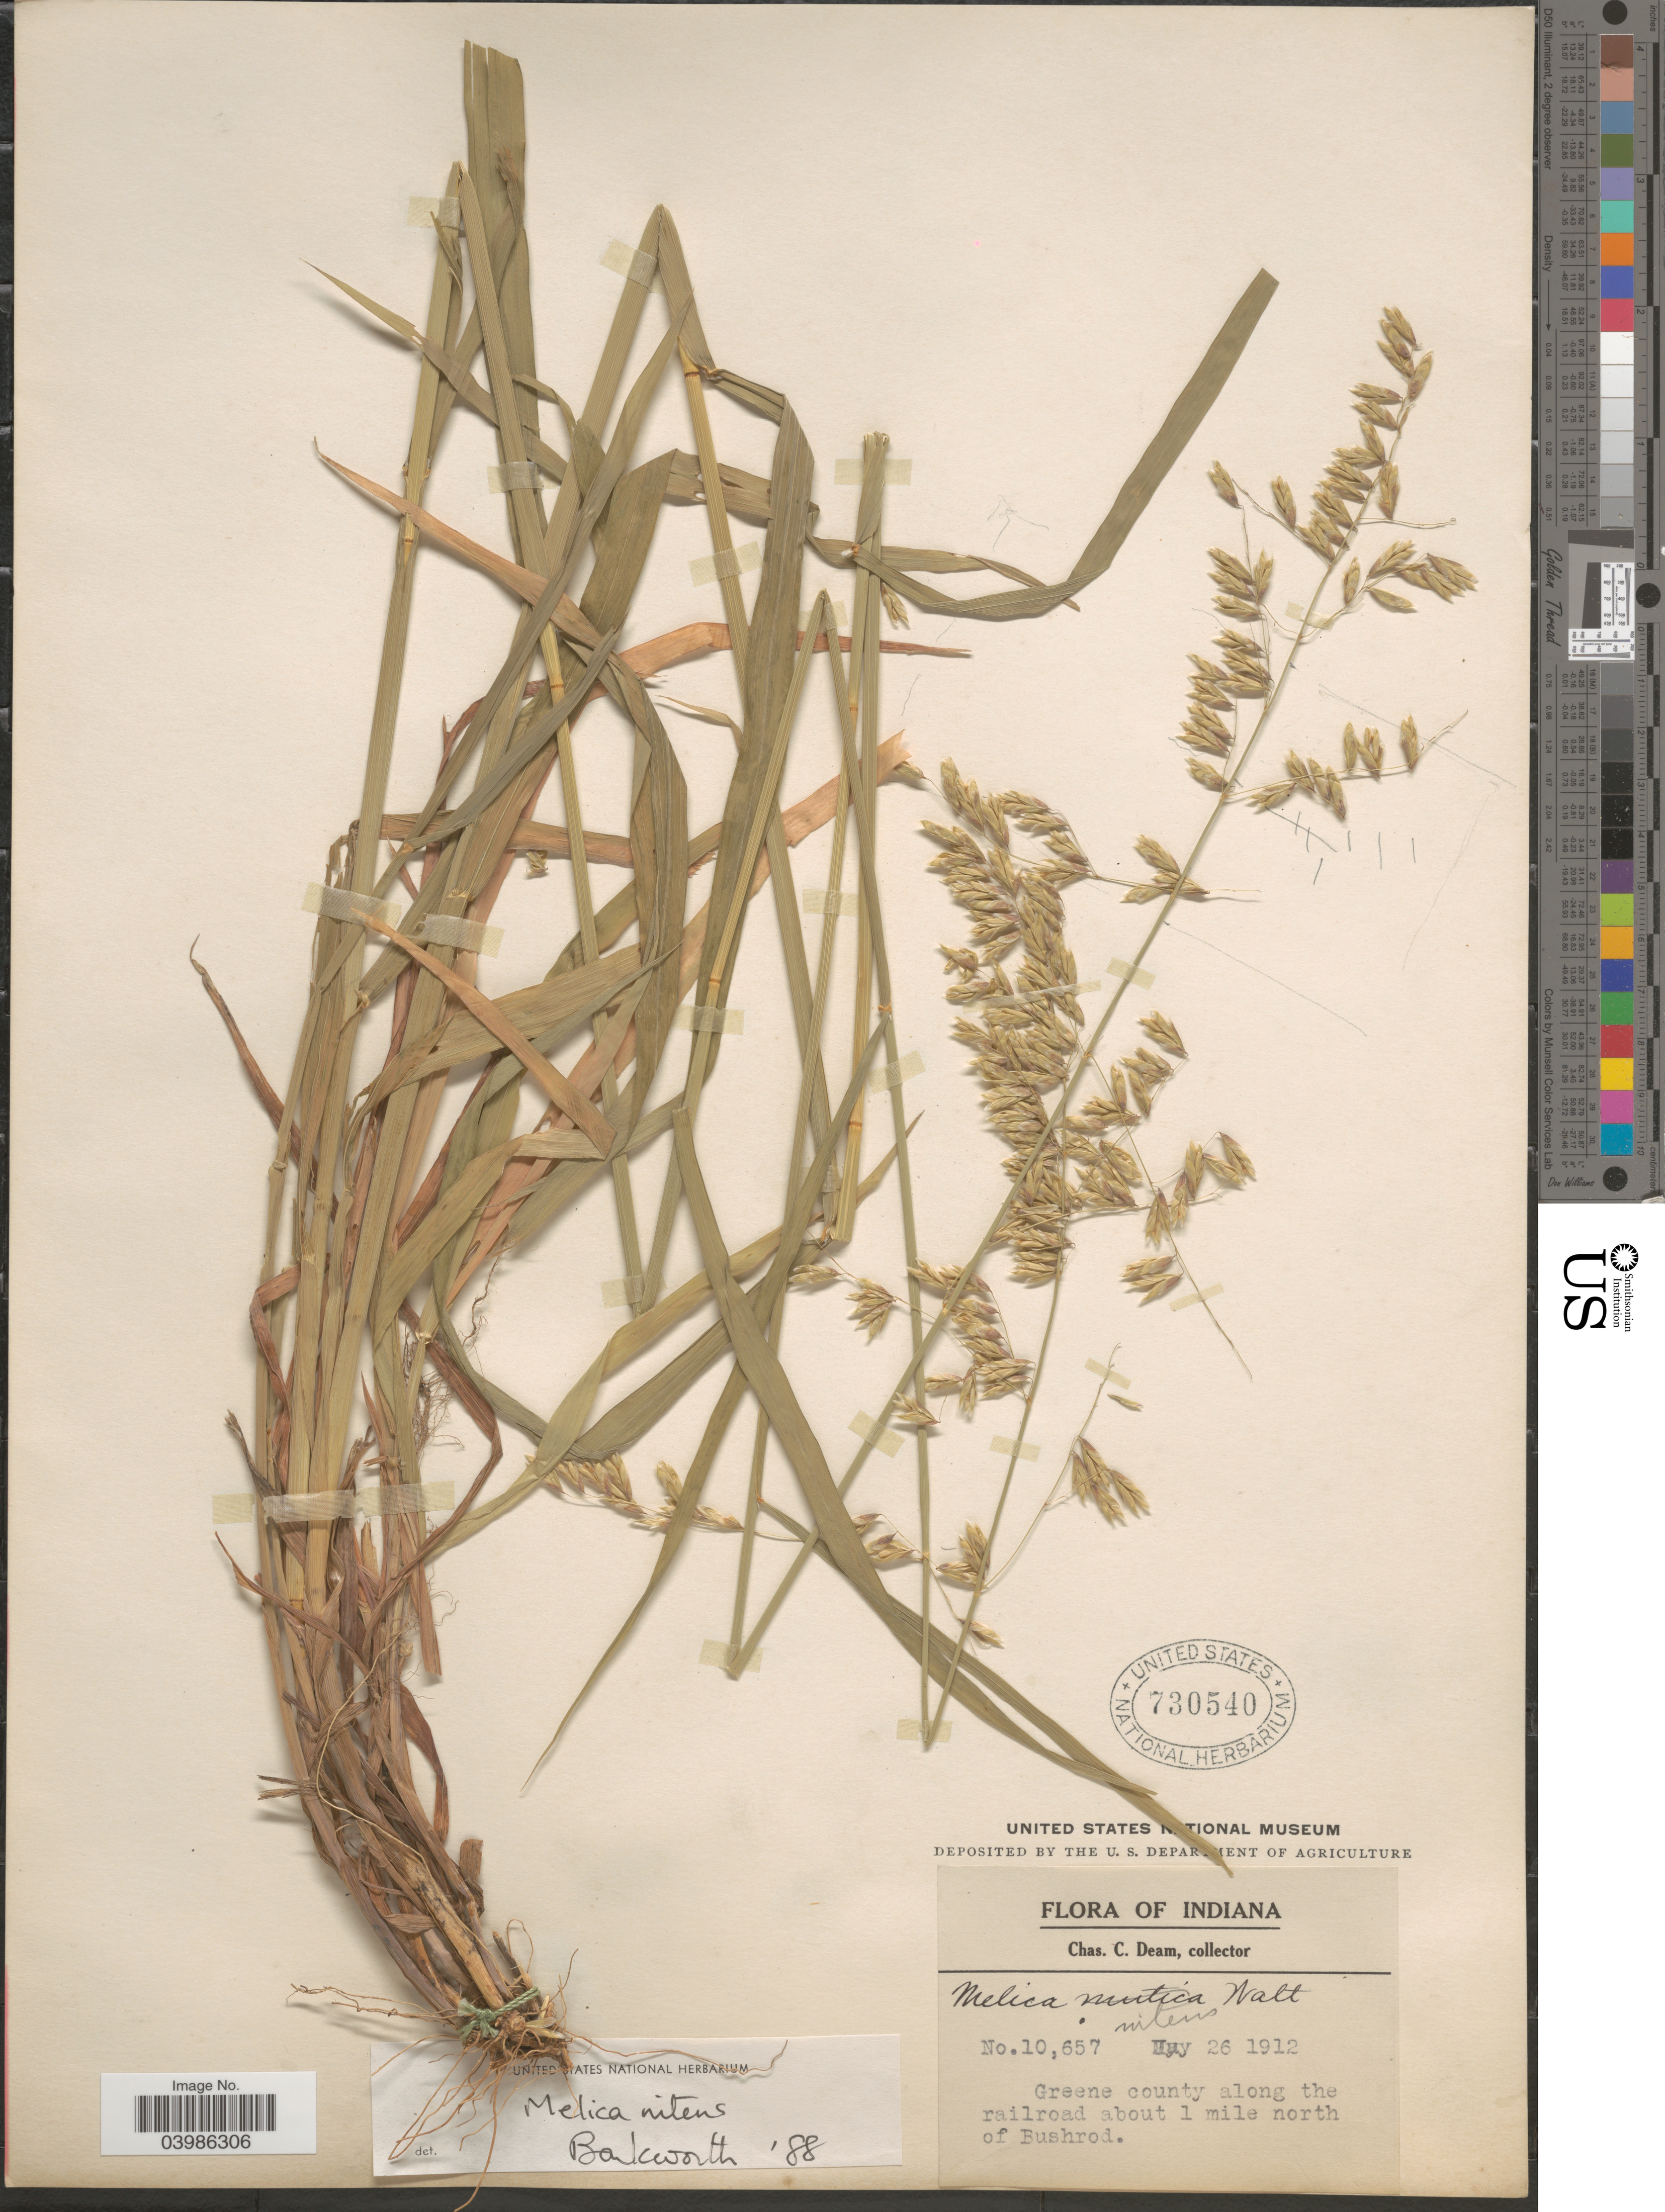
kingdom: Plantae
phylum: Tracheophyta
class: Liliopsida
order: Poales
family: Poaceae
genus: Melica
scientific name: Melica nitens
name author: (Scribn.) Nutt. ex Piper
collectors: C. C. Deam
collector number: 10657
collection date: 1912-05-26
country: United States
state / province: Indiana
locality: Green county along the railroad about 1 mile north of Bushrod.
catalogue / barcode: US 730540